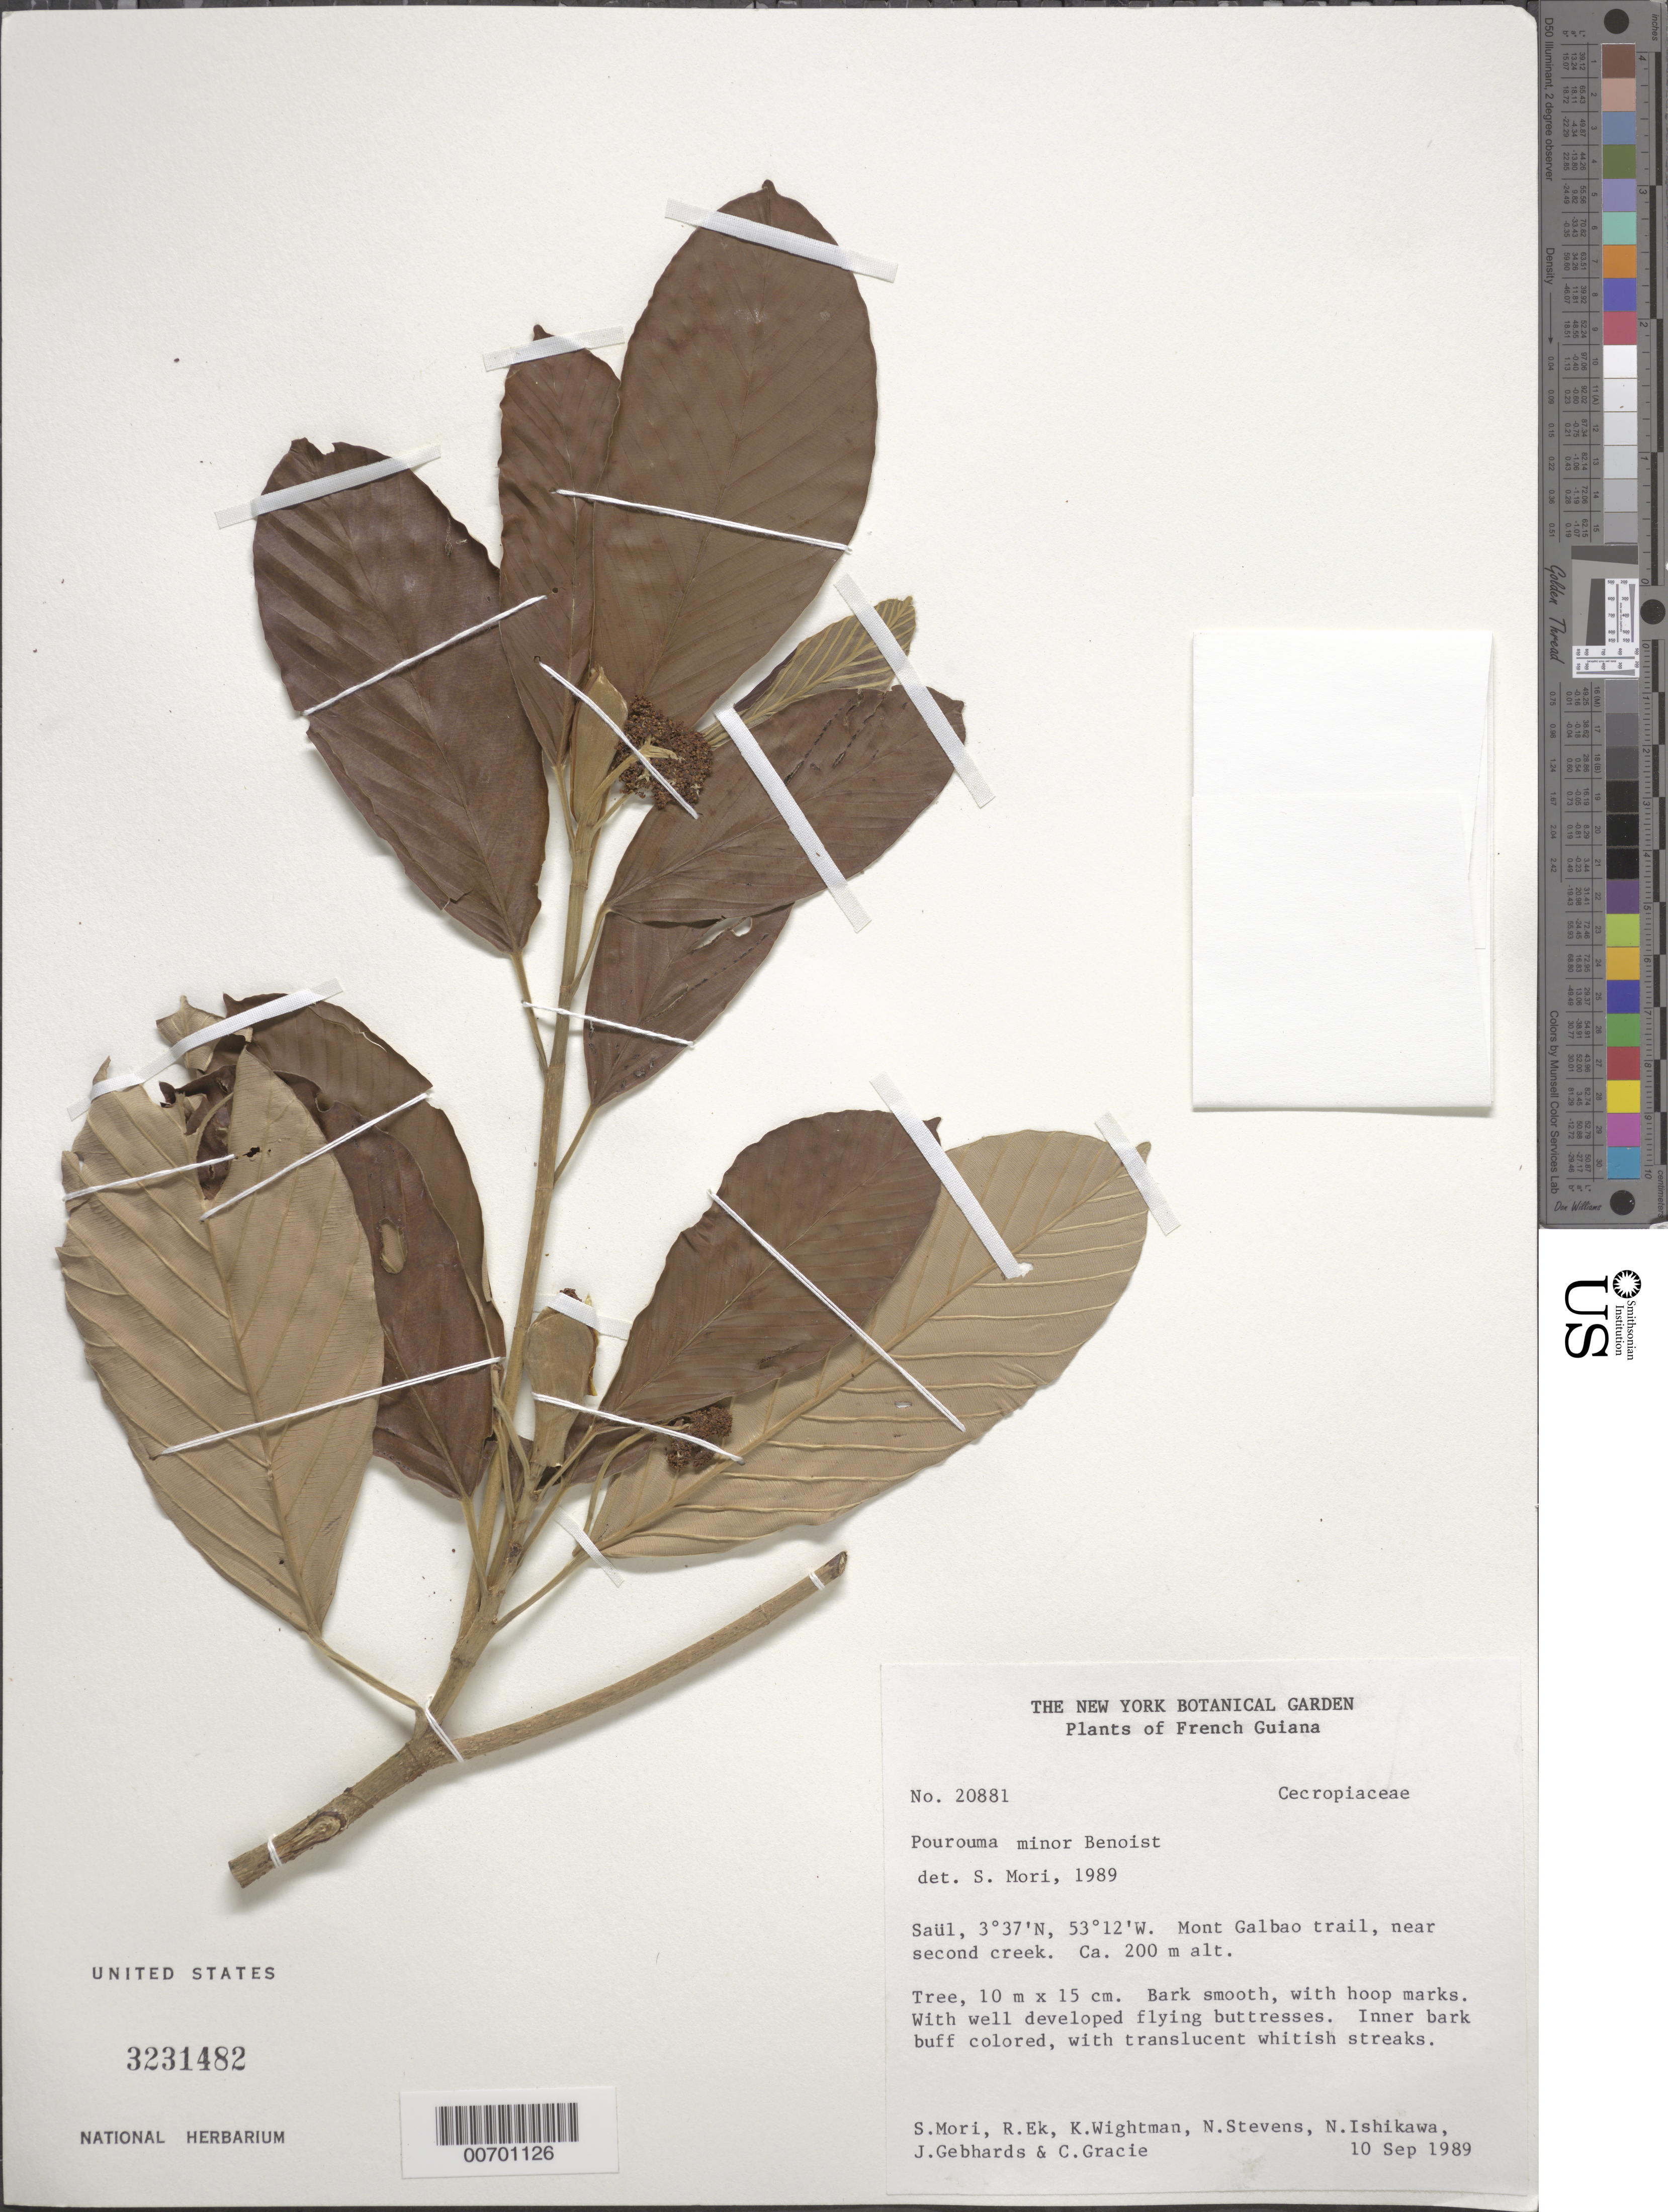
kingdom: Plantae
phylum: Tracheophyta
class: Magnoliopsida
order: Rosales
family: Urticaceae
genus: Pourouma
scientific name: Pourouma minor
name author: Benoist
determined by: Mori, Scott A.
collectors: S. Mori, R. C. Ek, K. Wightman, N. Stevens, N. Ishikawa, J. Febhard & C. A. Gracie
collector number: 20881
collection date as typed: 10-Sep-89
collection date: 1989-09-10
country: French Guiana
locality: Saül, Mont Galbao trail, near second creek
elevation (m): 200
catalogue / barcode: US 3231482